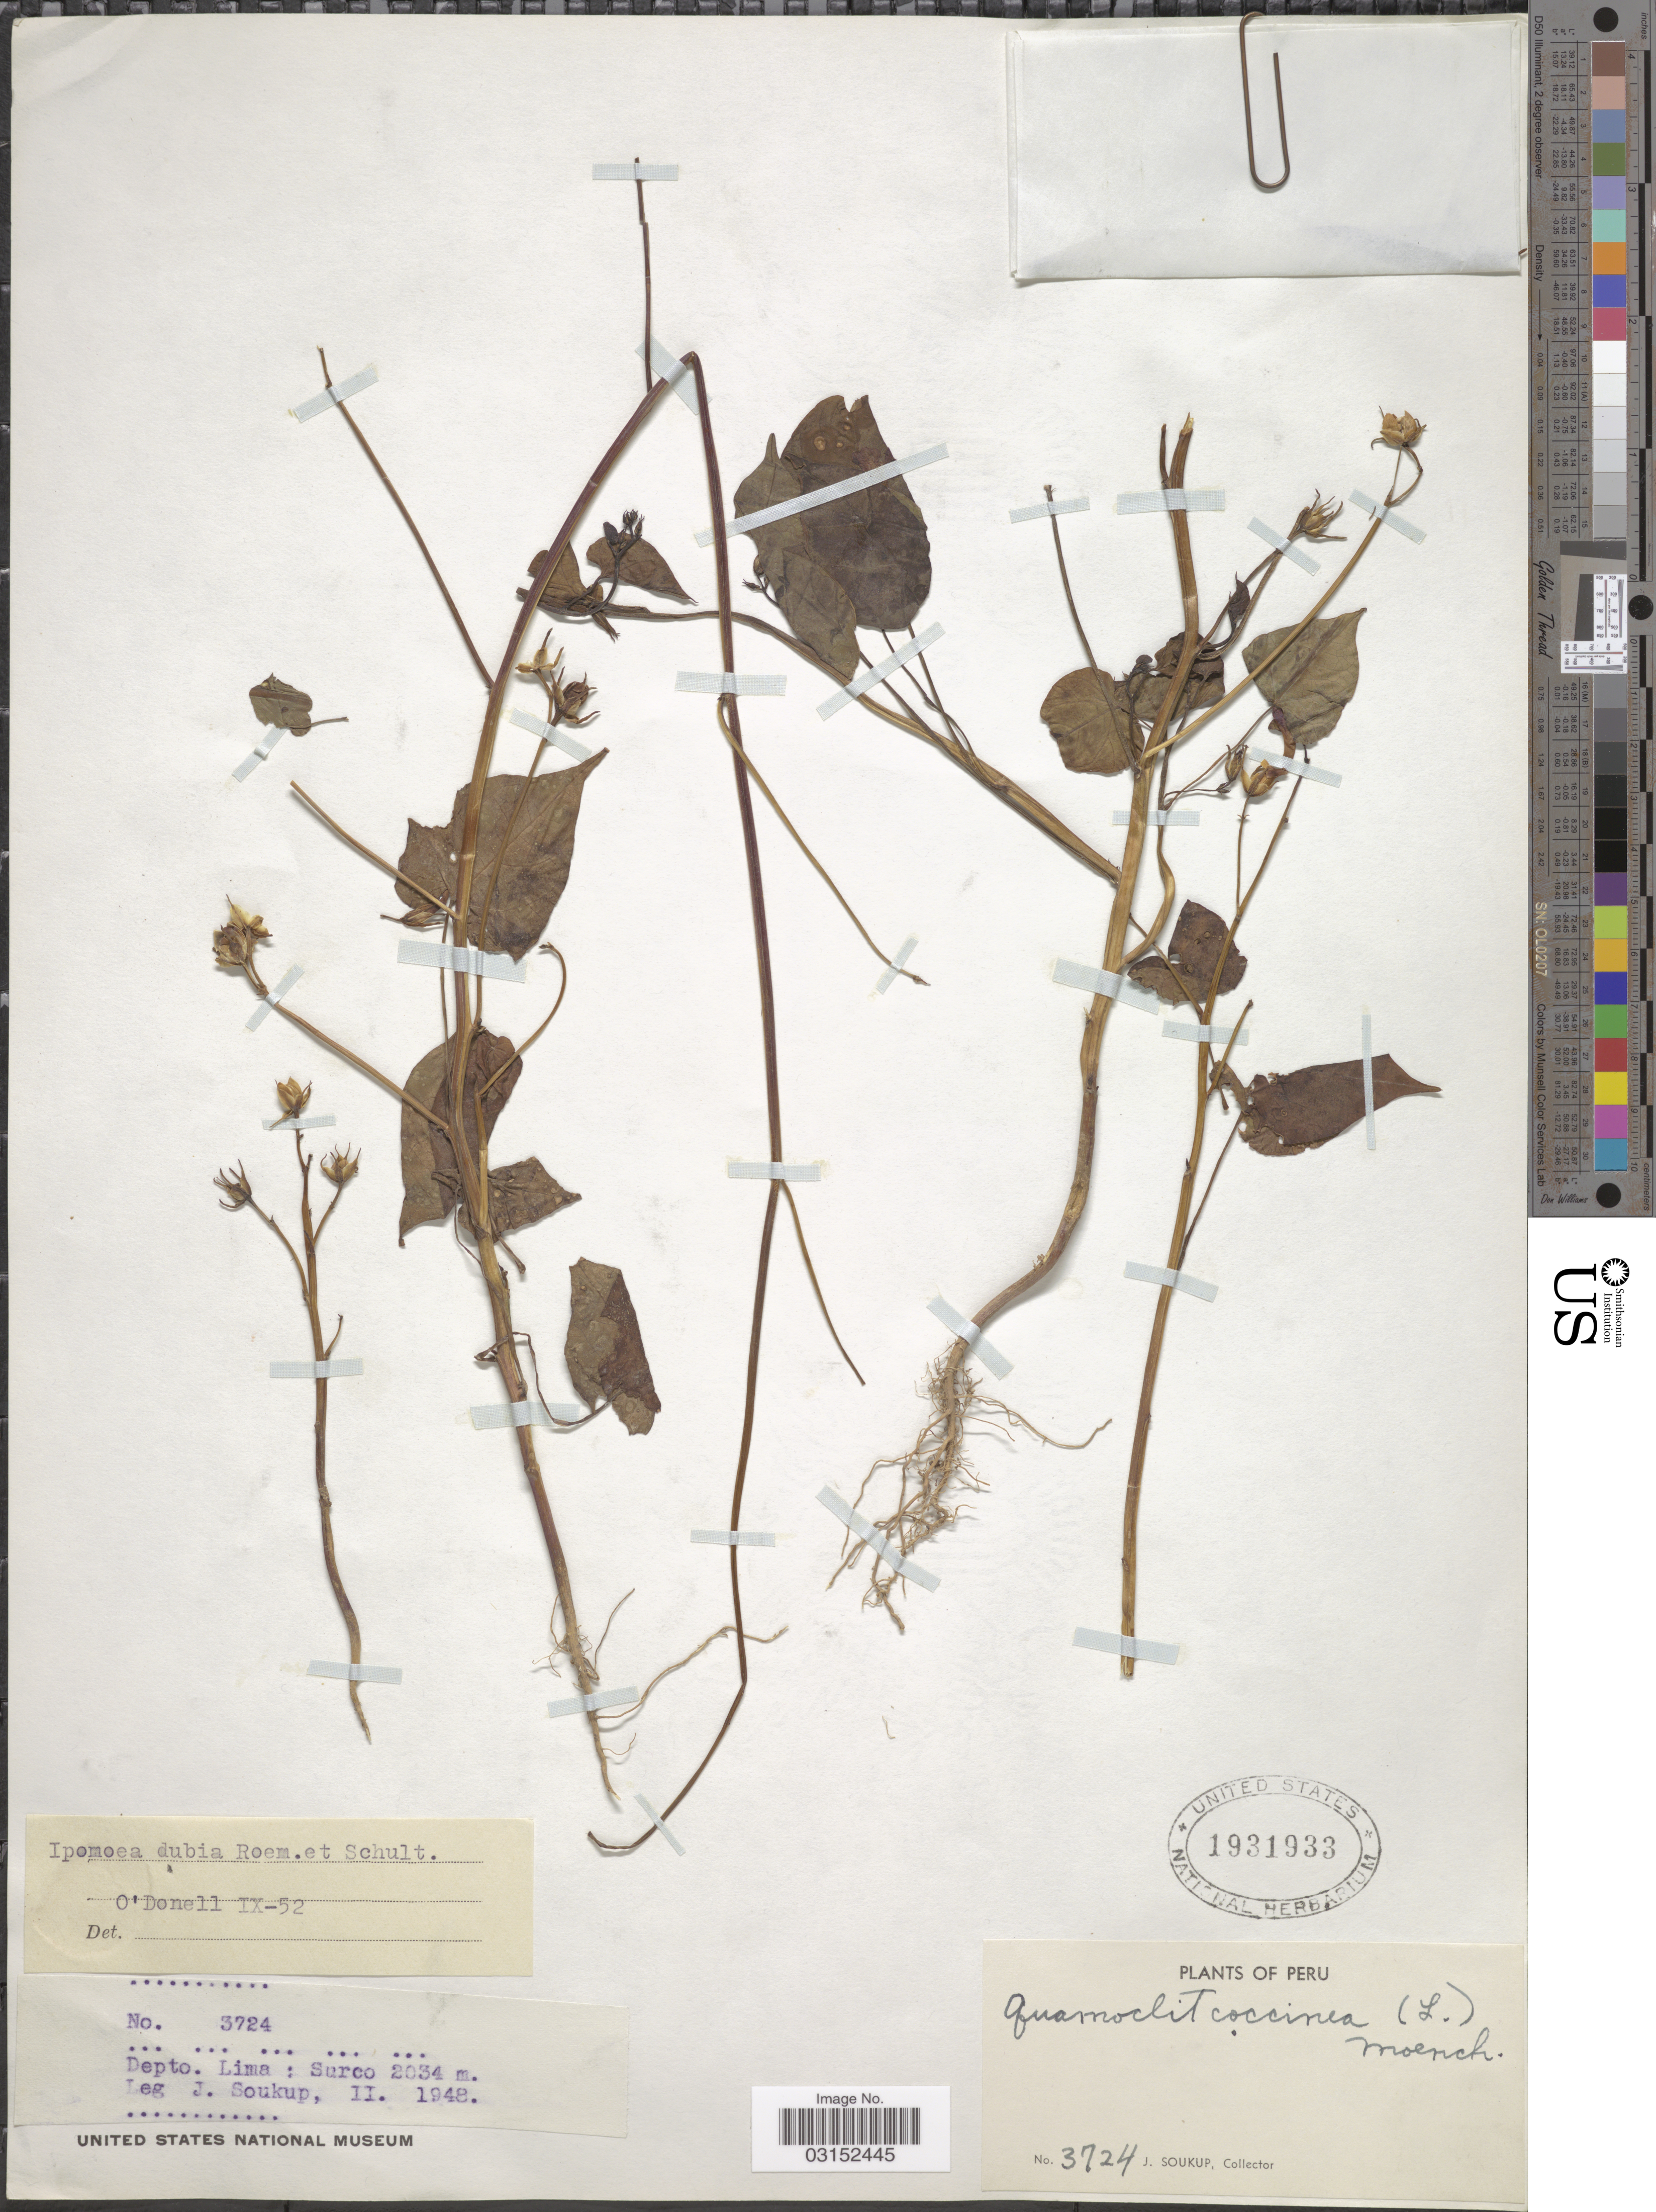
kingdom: Plantae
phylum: Tracheophyta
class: Magnoliopsida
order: Solanales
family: Convolvulaceae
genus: Ipomoea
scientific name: Ipomoea dubia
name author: Roem. & Schult.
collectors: J. Soukup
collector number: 3724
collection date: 1948-02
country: Peru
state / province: Lima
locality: Depto. Lima: Surco.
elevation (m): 2034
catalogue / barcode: US 1931933